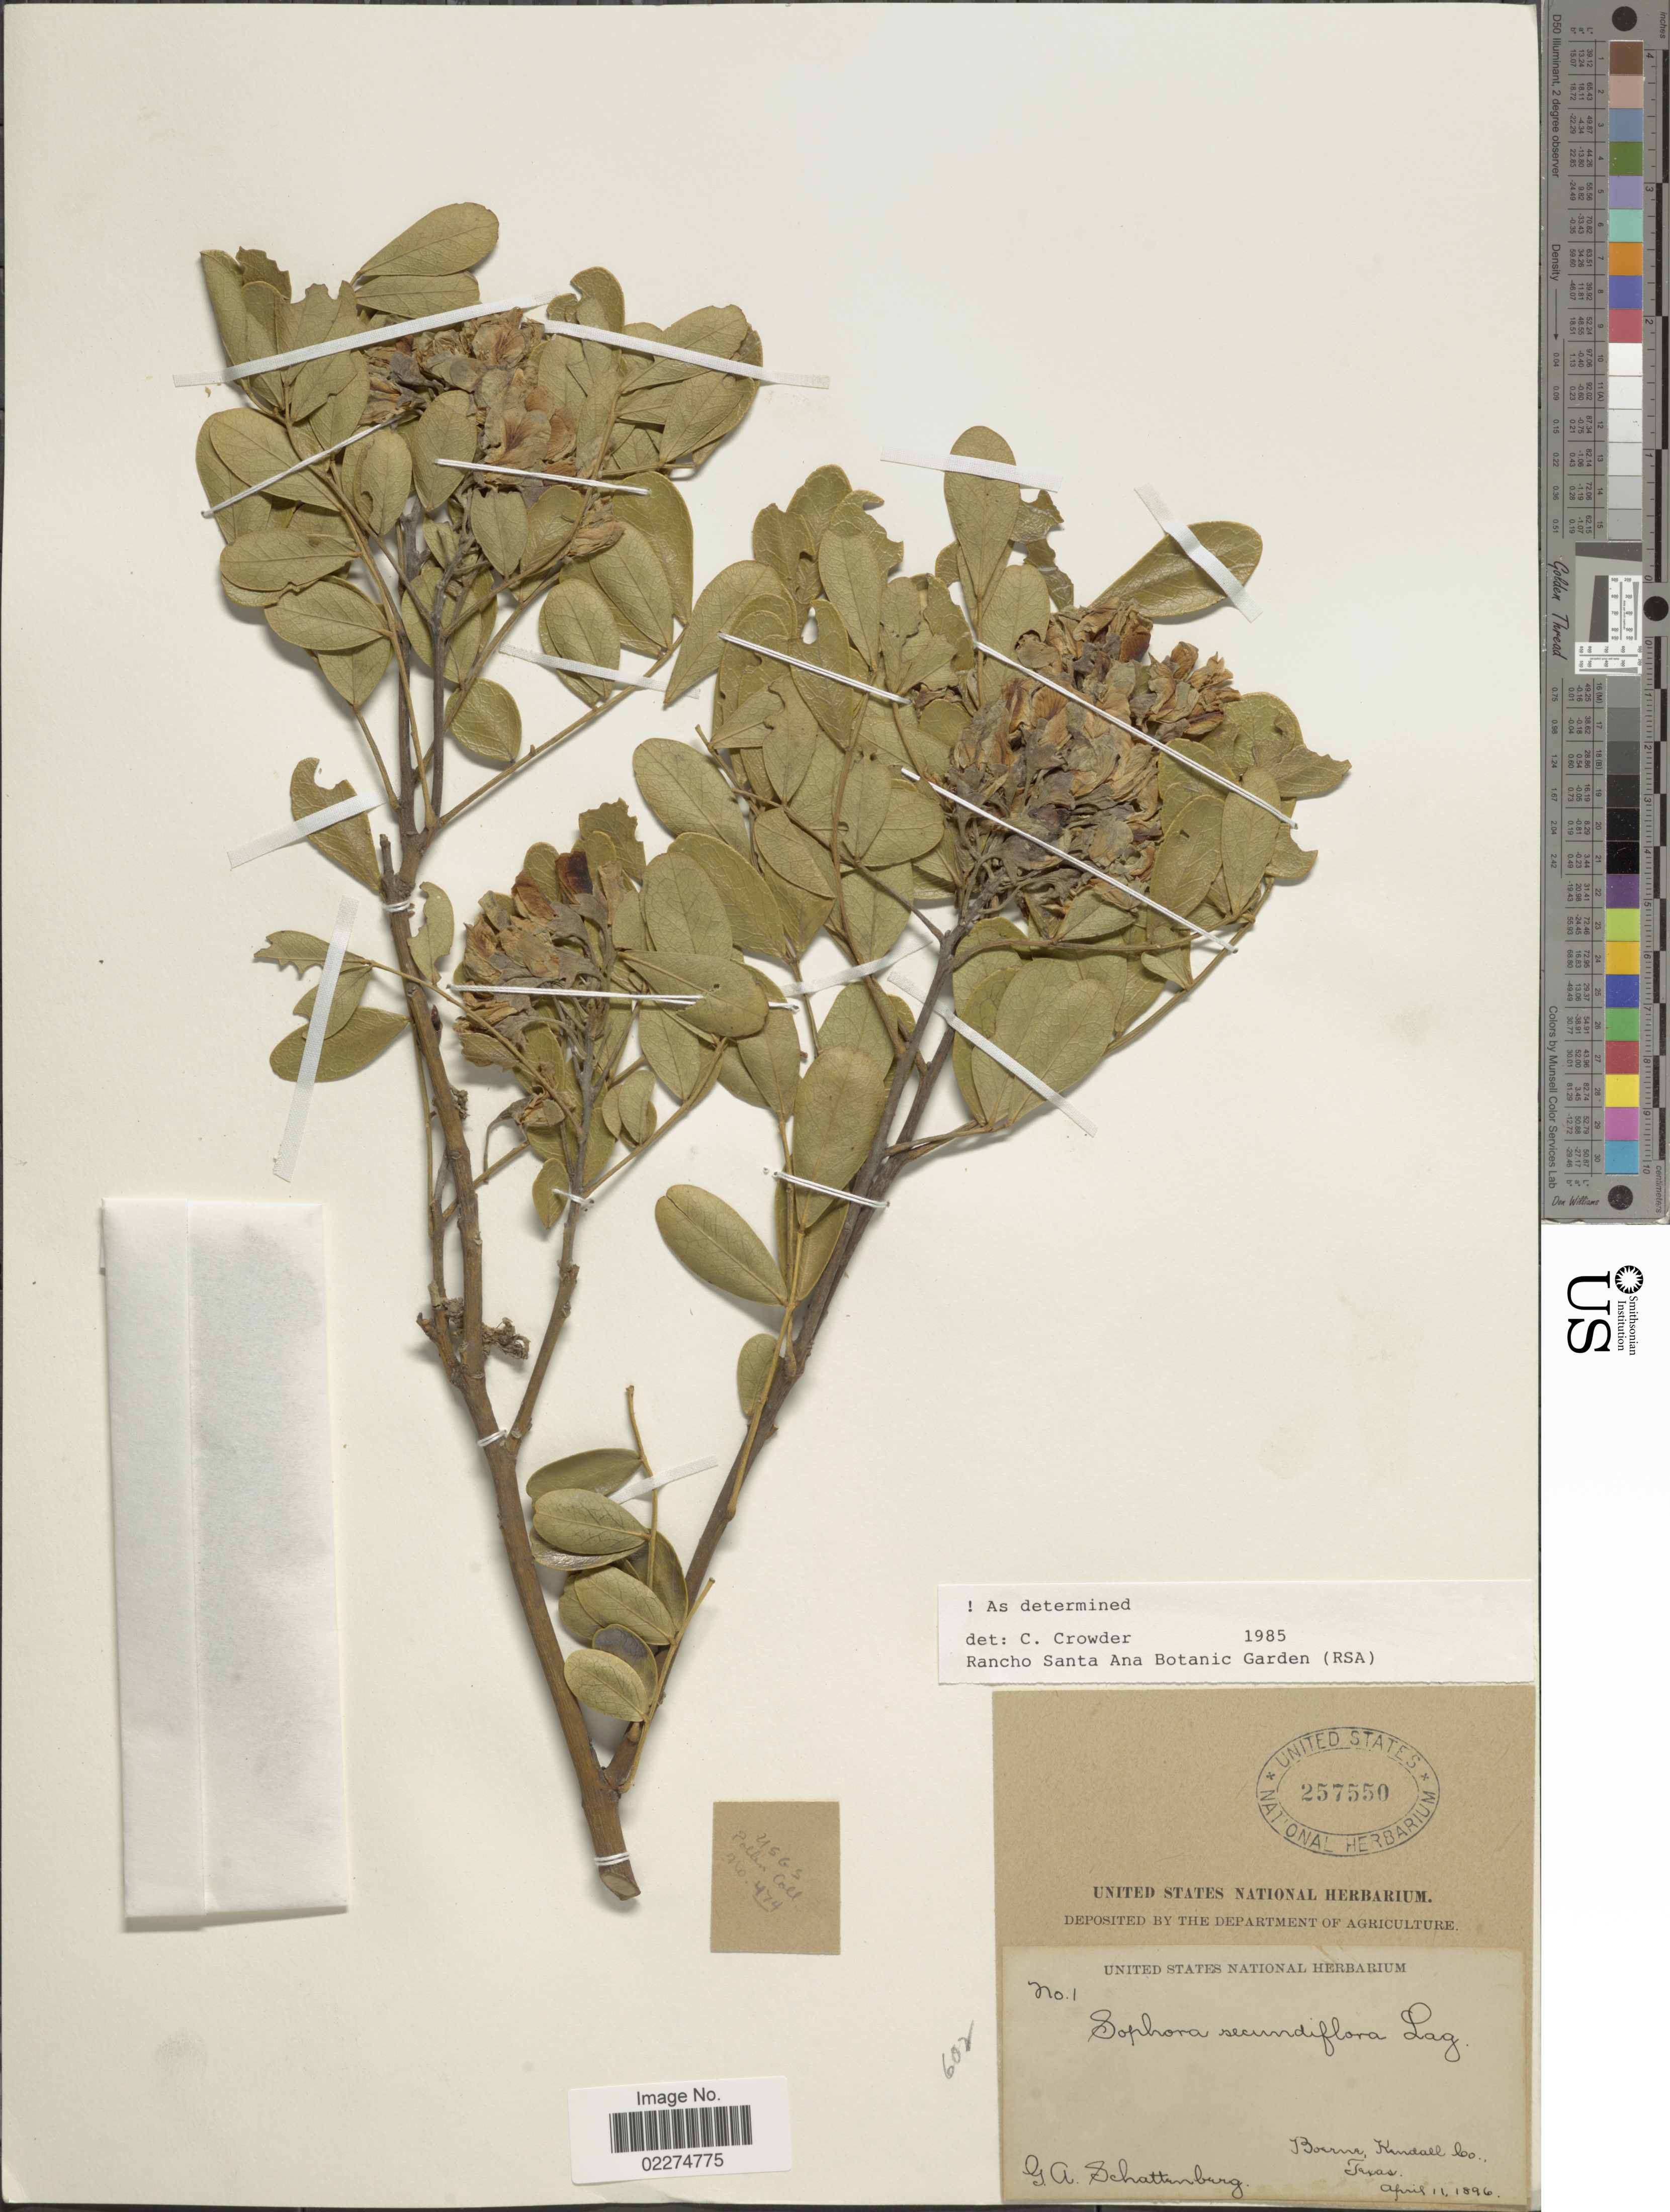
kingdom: Plantae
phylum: Tracheophyta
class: Magnoliopsida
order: Fabales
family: Fabaceae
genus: Dermatophyllum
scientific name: Dermatophyllum secundiflorum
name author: (Ortega) Gandhi & Reveal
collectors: G. Schattenburg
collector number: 1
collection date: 1896-04-11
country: United States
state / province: Texas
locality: Borne, Kindall Co., Texas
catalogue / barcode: US 257550